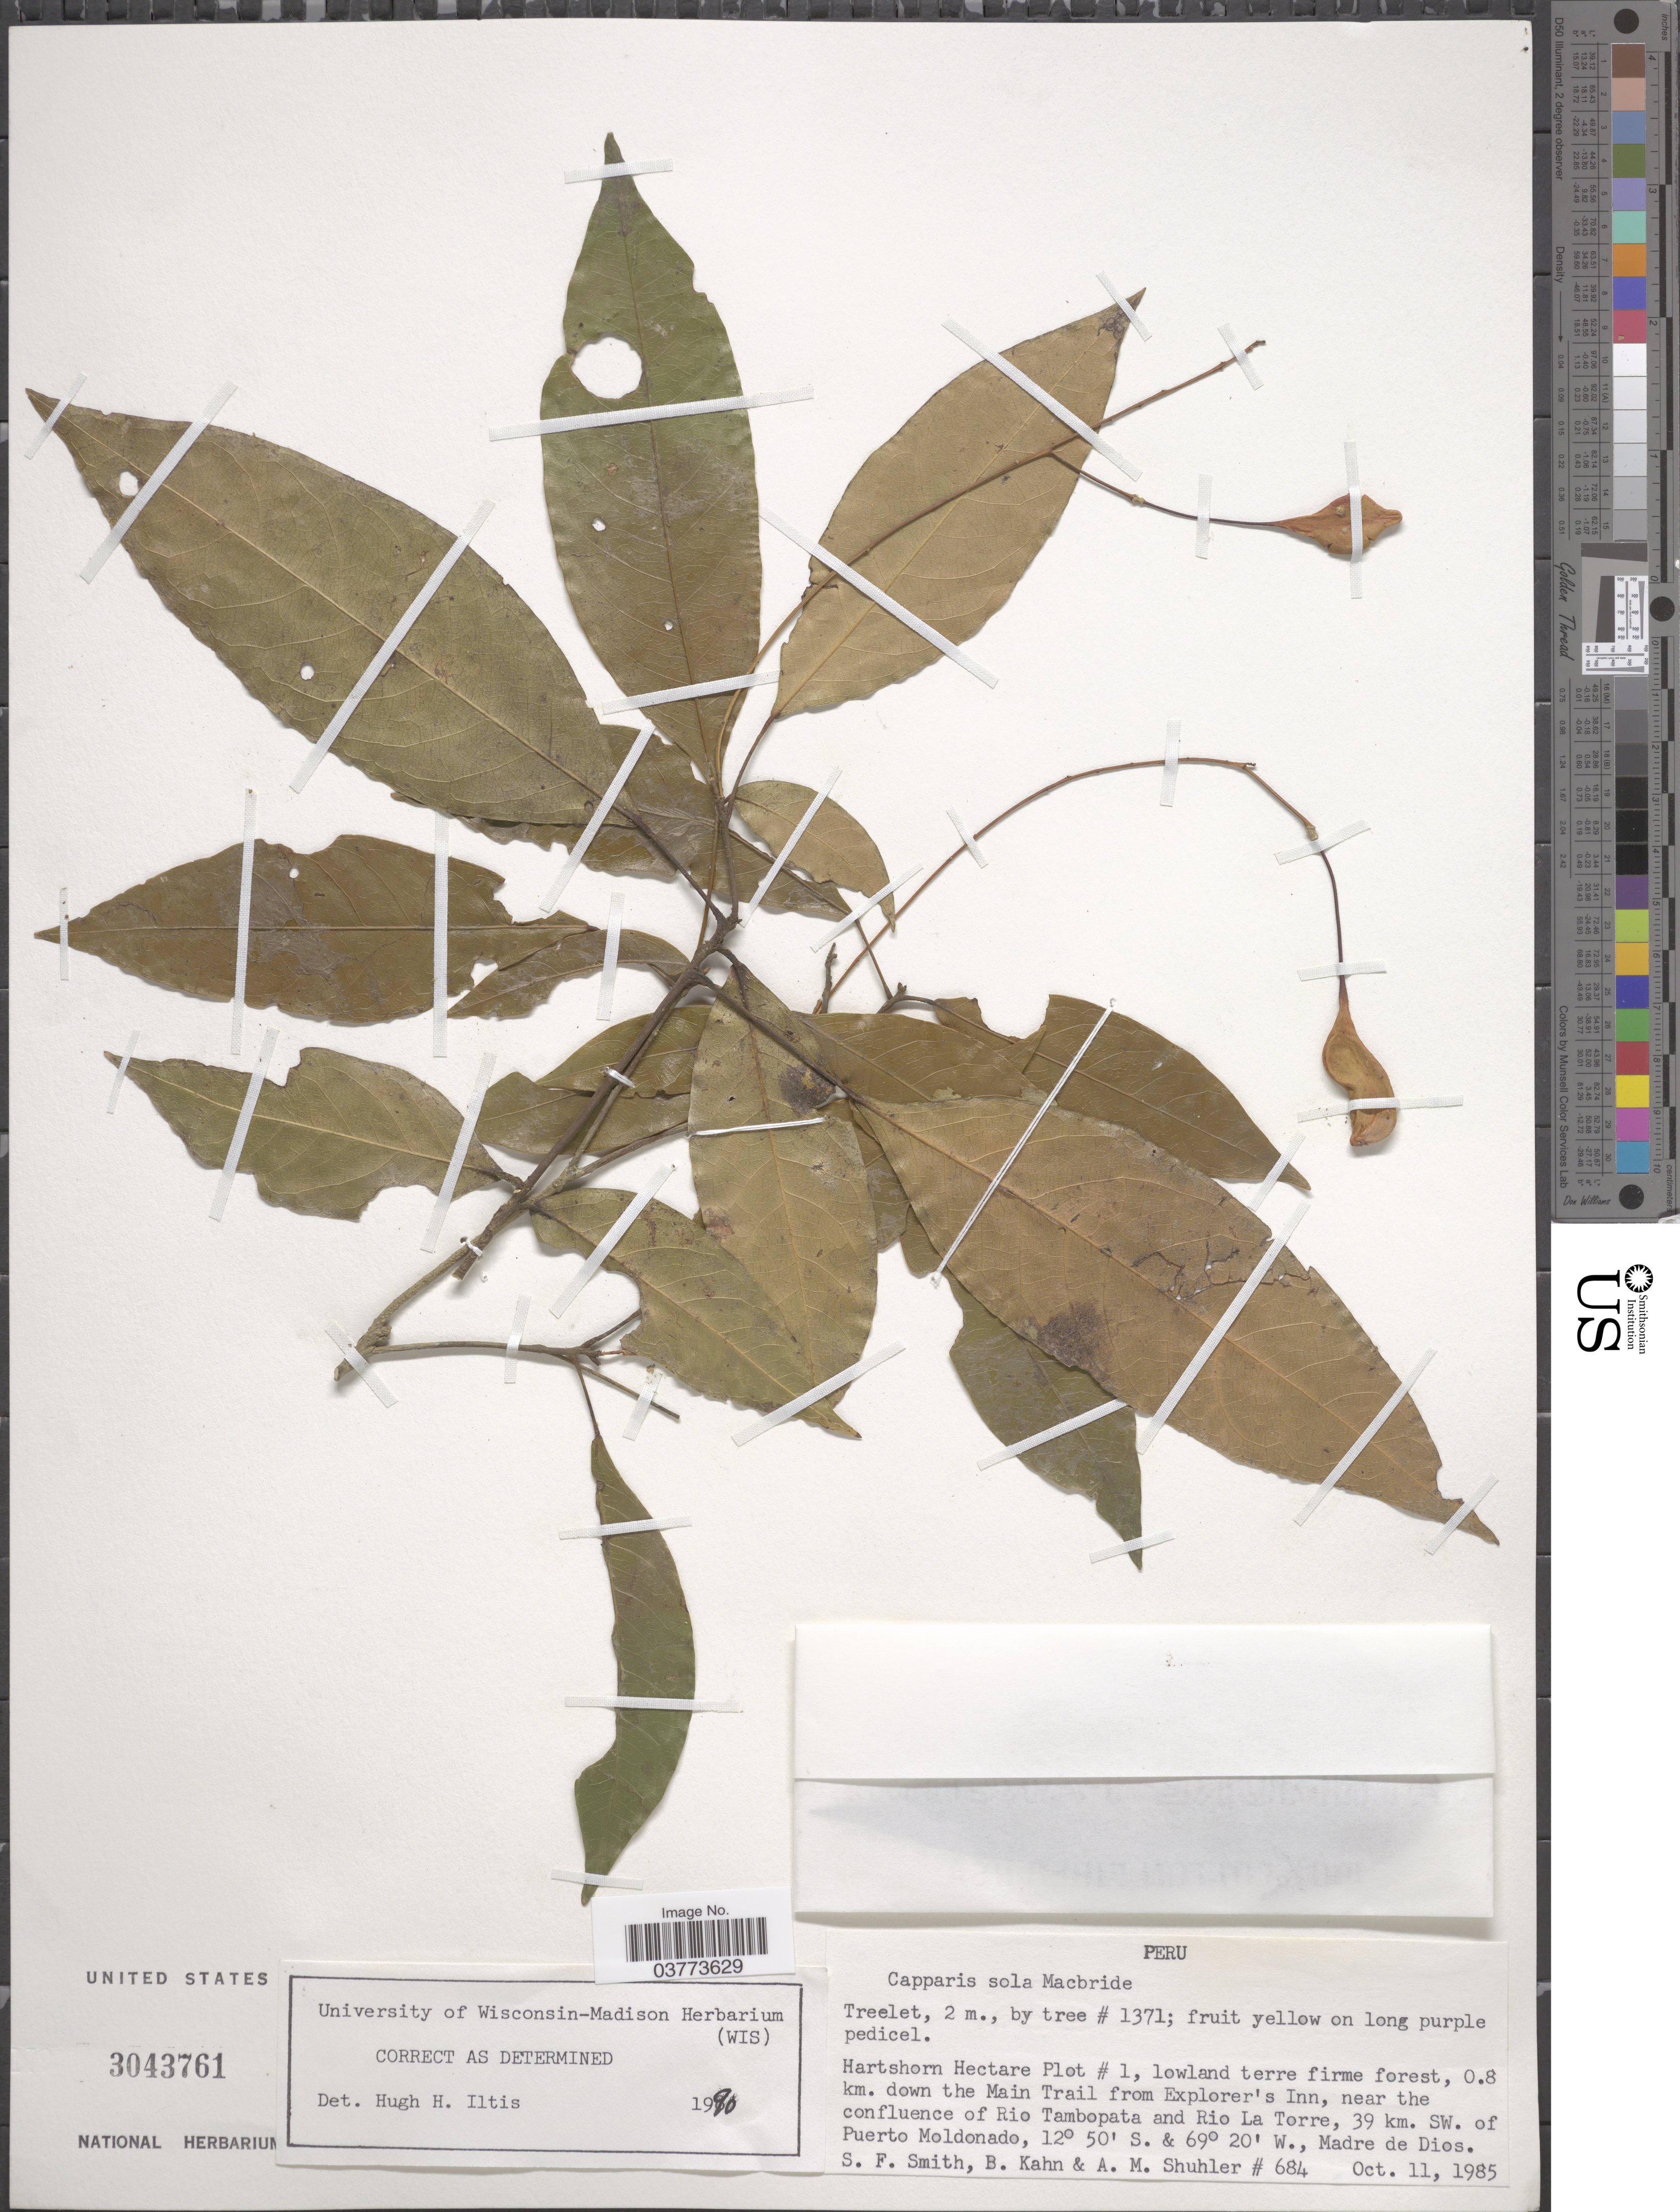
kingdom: Plantae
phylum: Tracheophyta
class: Magnoliopsida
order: Brassicales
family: Capparaceae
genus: Capparidastrum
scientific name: Capparidastrum sola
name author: (J.F. Macbr.) Iltis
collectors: S.F. Smith, B. Kahn & A. Shuhler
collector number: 684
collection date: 1985-10-11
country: Peru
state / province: Madre de Dios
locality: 0.8 km. down the Main Trail from Explorer's Inn, near the confluence of Rio Tambopata and Rio La Torre, 39 km SW of Puerto Moldonado.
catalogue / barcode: US 3043761